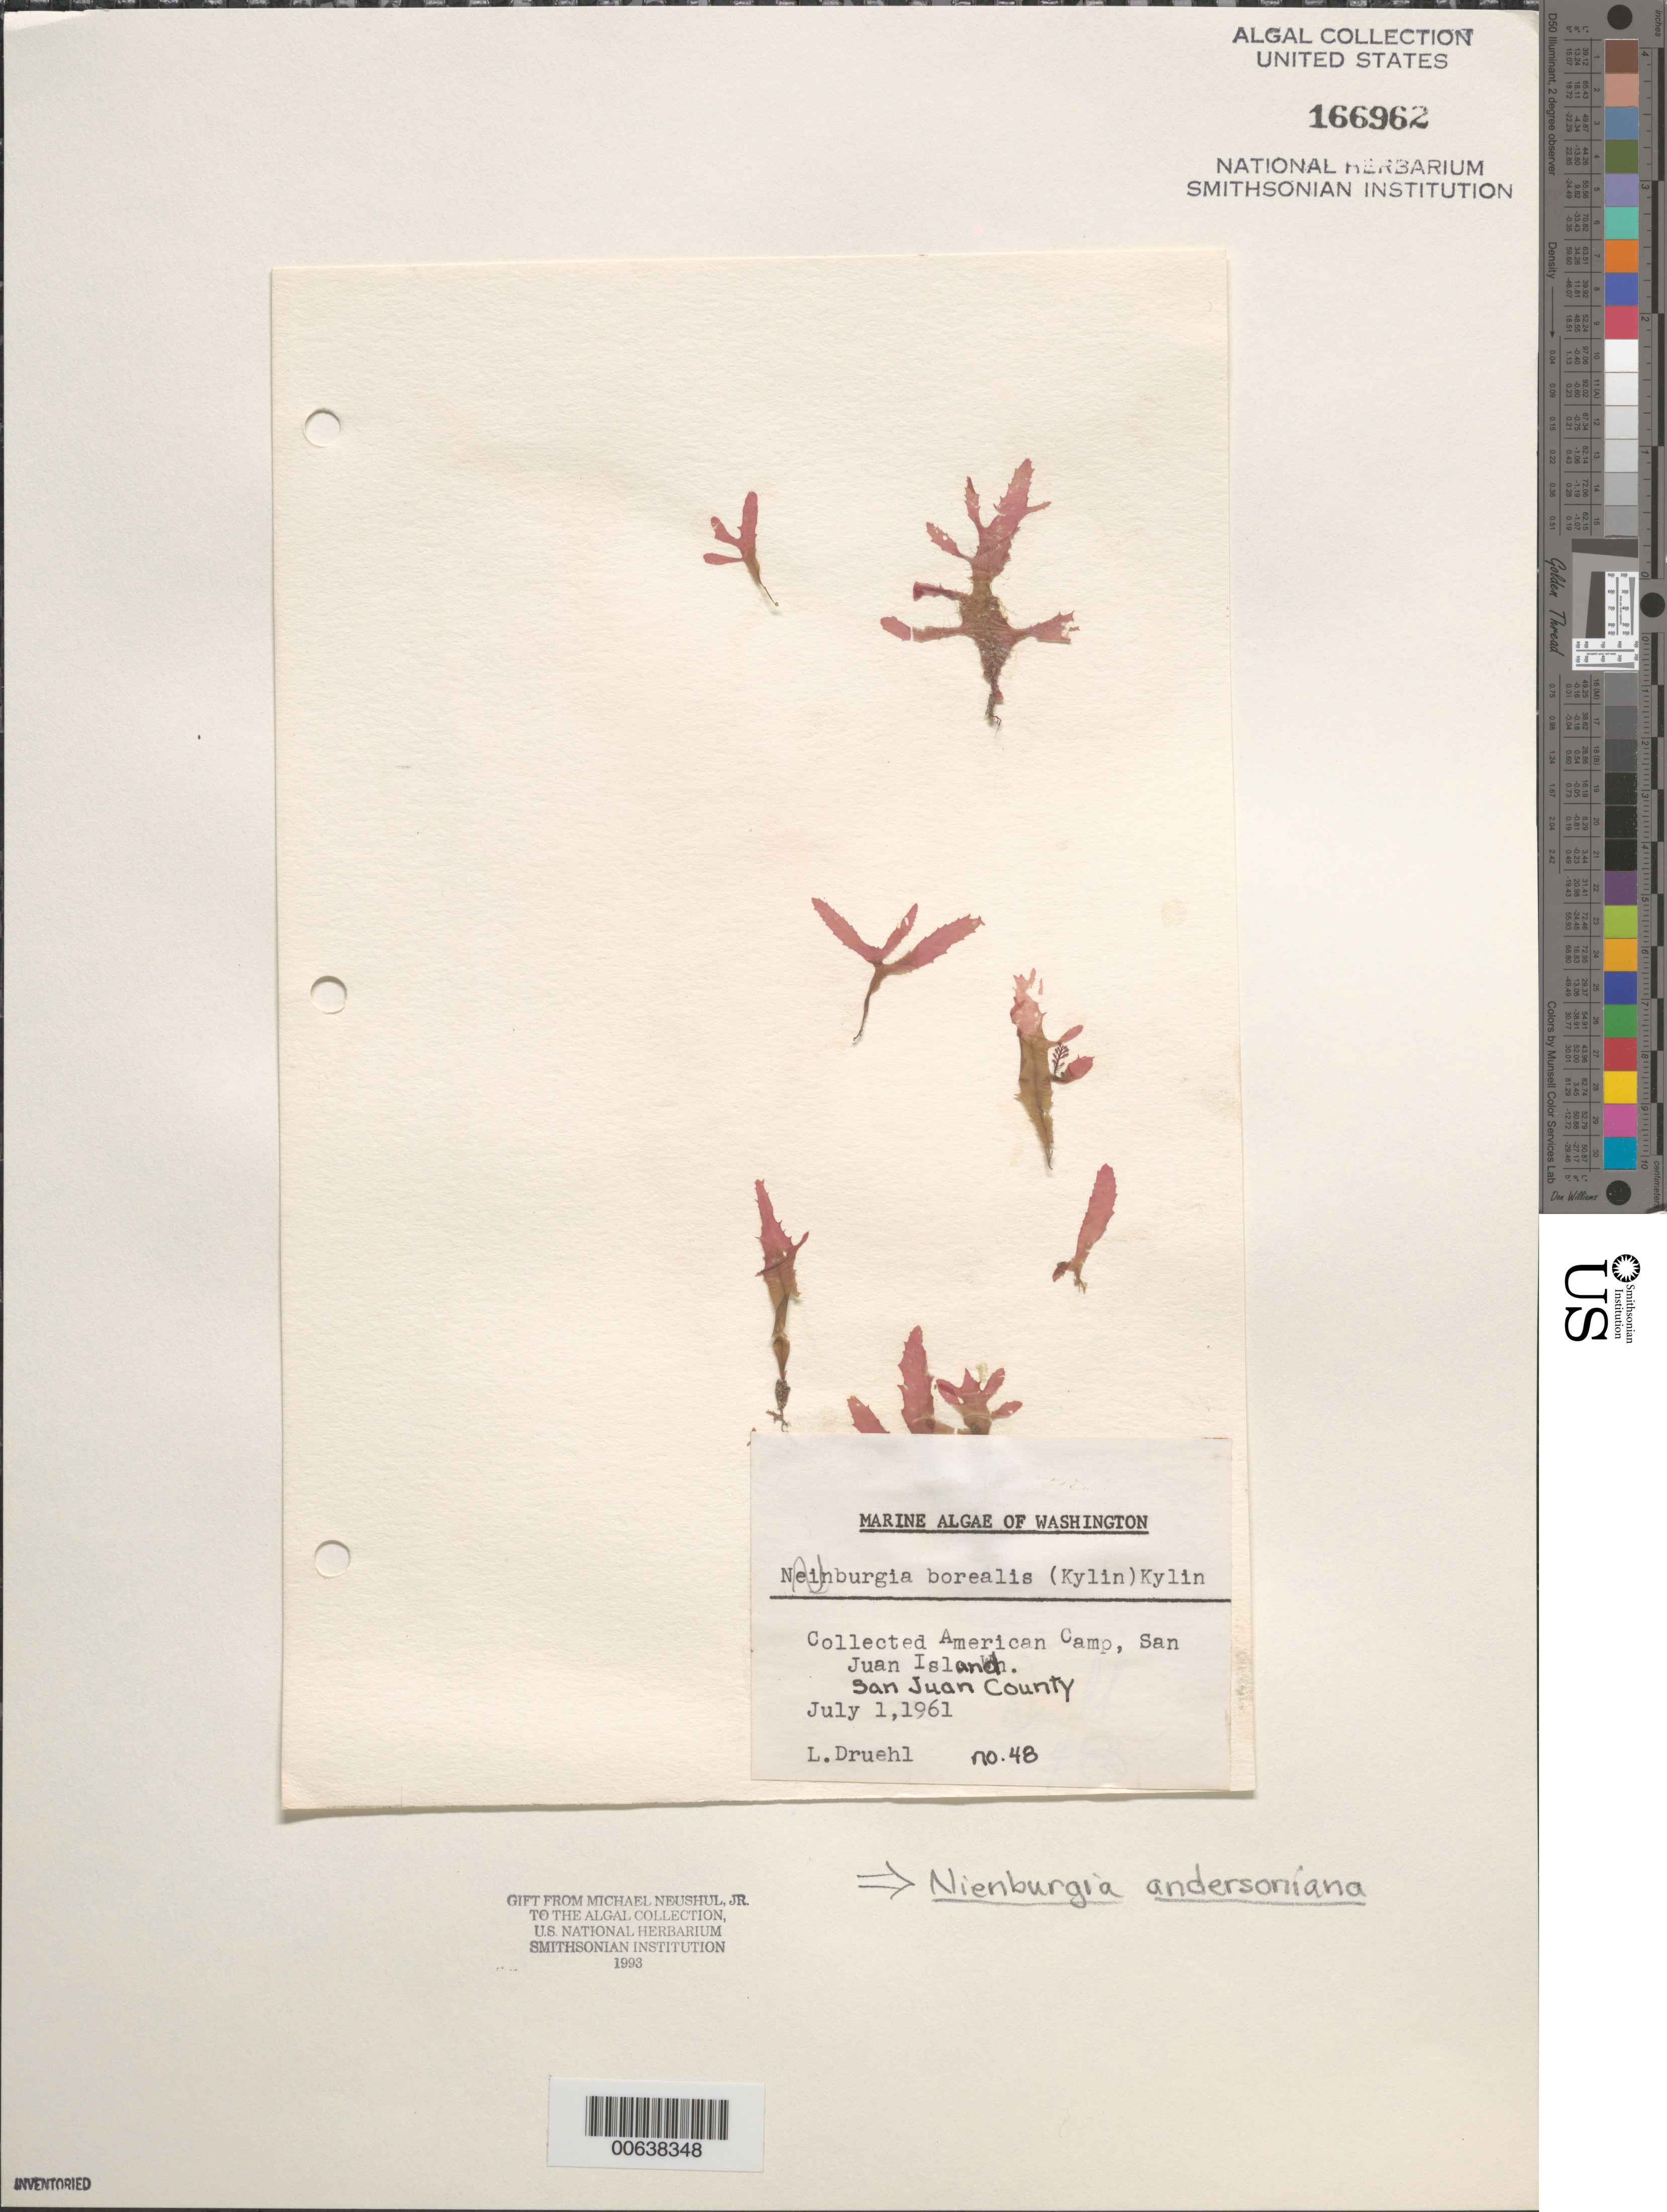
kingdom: Plantae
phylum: Rhodophyta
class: Florideophyceae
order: Ceramiales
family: Delesseriaceae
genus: Nienburgia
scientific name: Nienburgia andersoniana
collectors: L. Druehl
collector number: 48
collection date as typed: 01 Jul 1961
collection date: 1961-07-01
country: United States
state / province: Washington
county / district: San Juan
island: San Juan Island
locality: American Camp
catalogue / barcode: US 166962